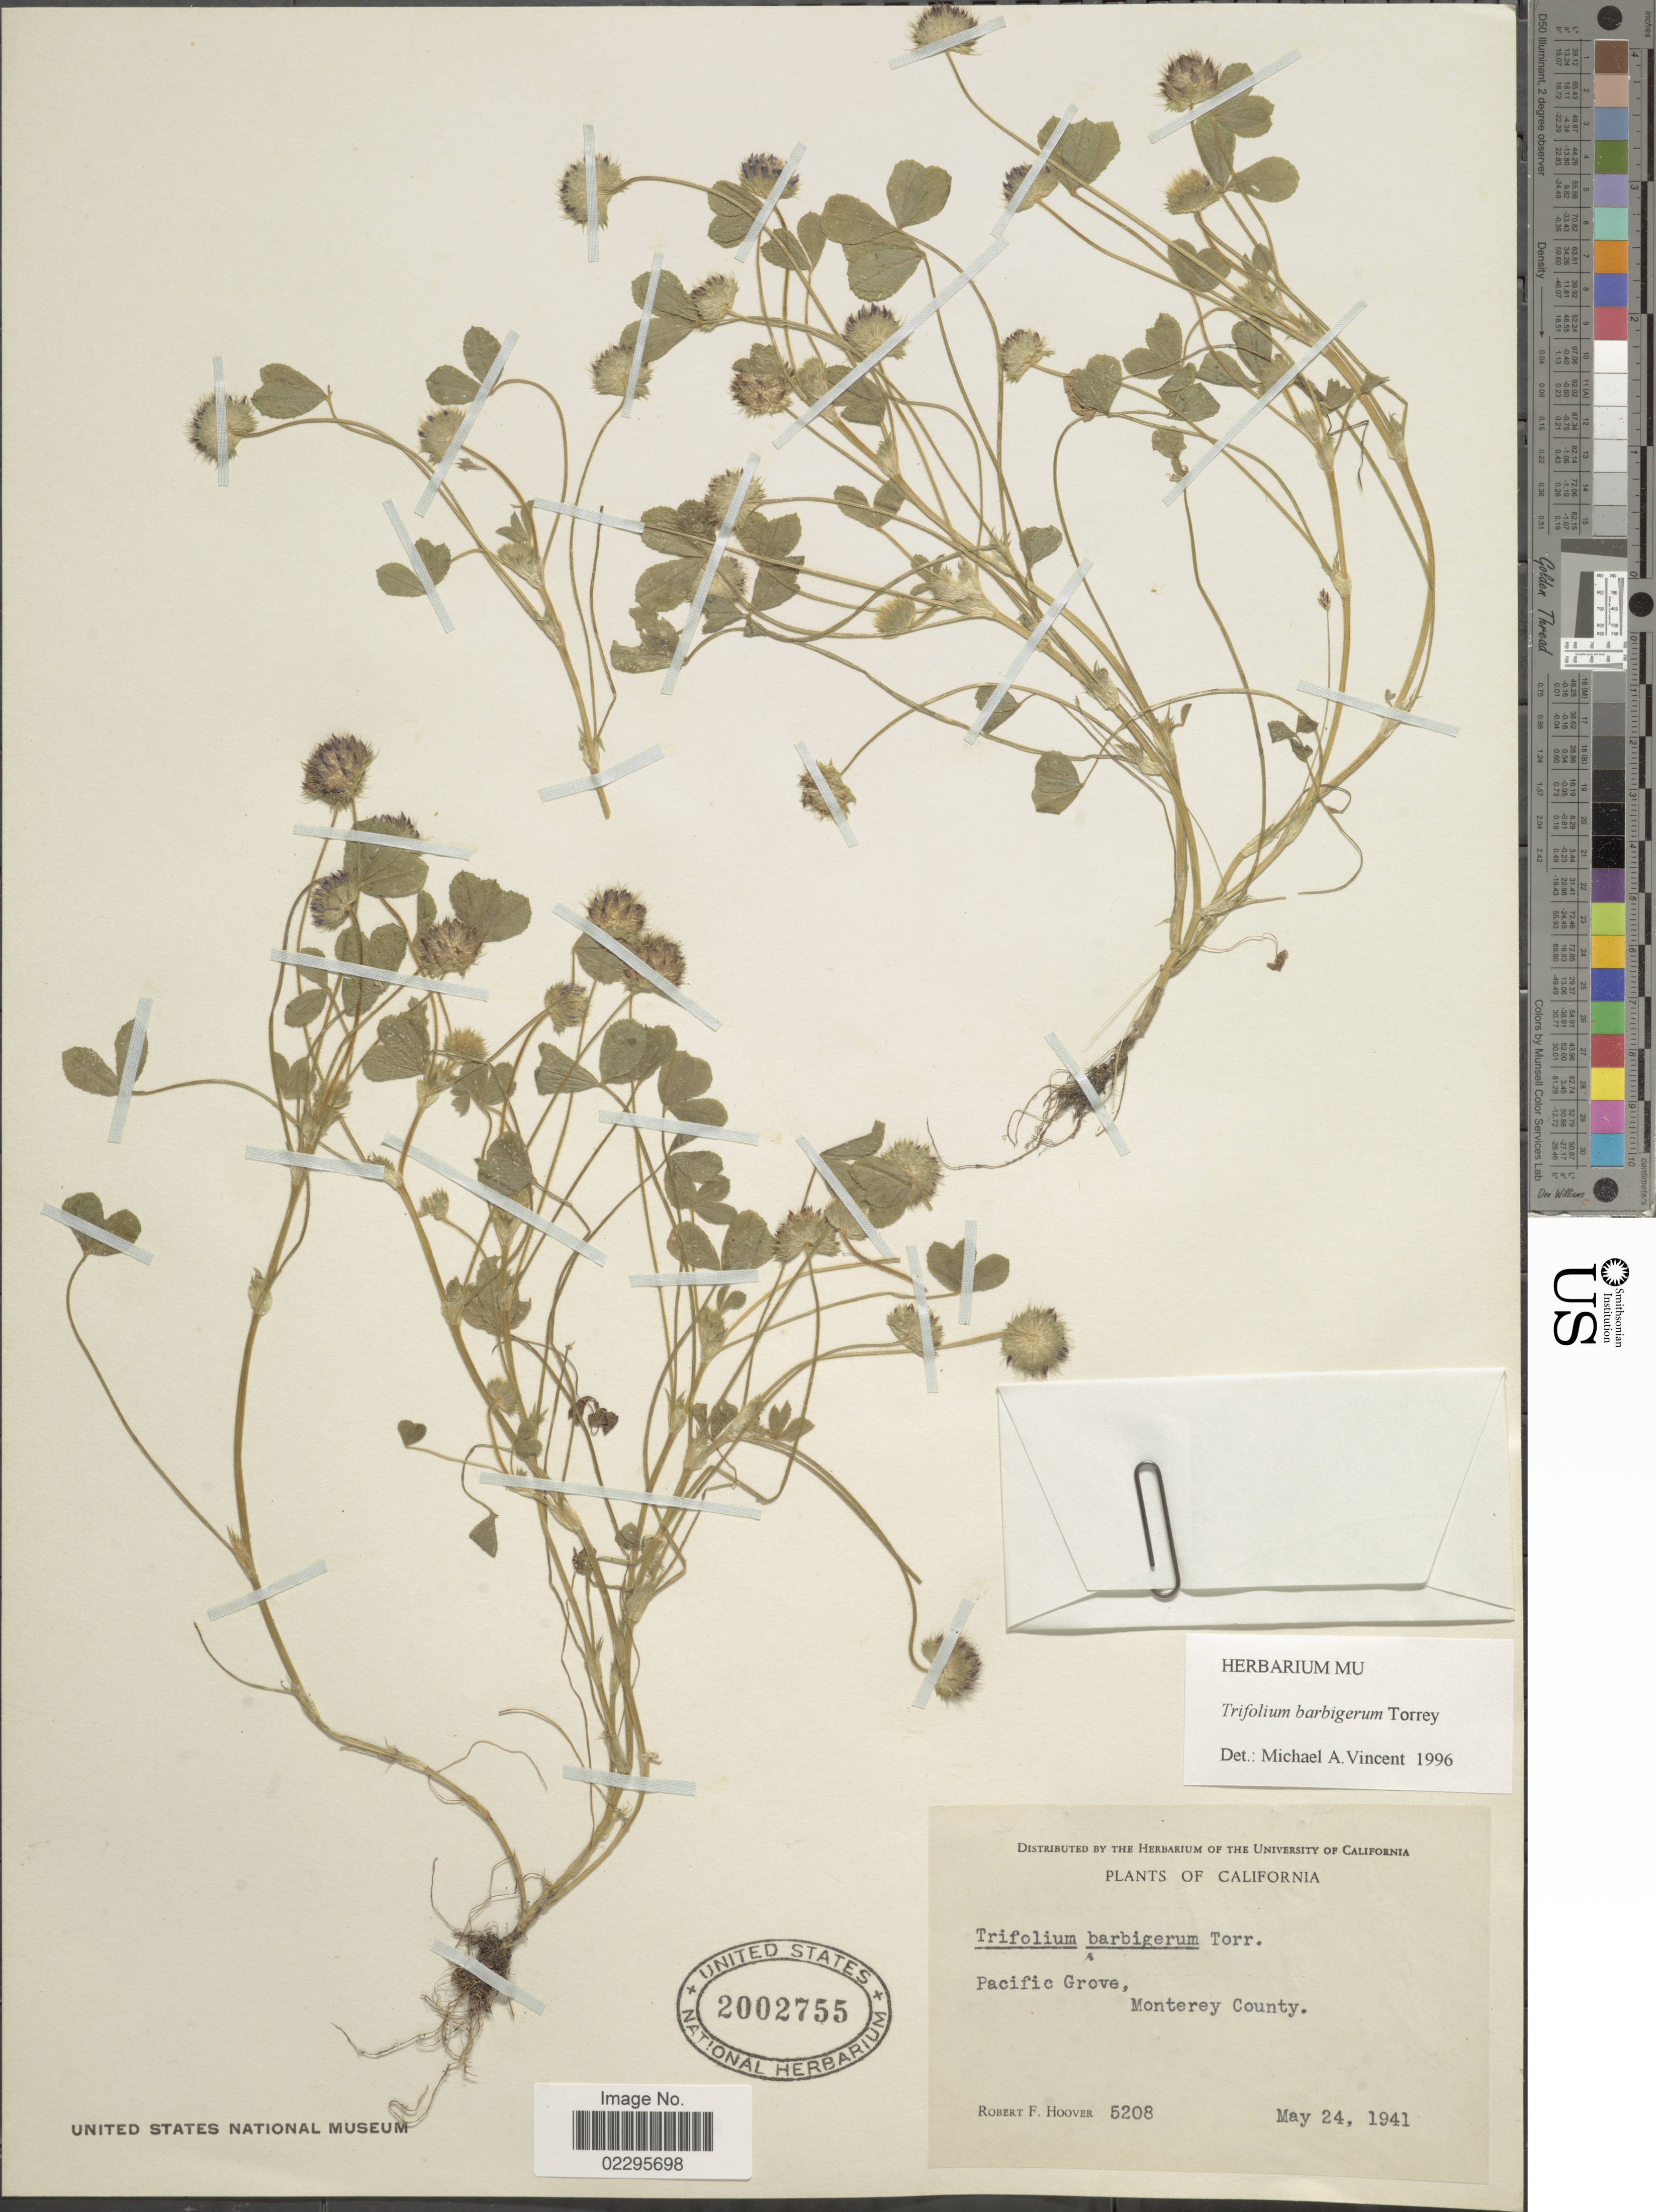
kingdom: Plantae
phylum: Tracheophyta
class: Magnoliopsida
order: Fabales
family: Fabaceae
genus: Trifolium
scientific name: Trifolium barbigerum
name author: Torr.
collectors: R. F. Hoover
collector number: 5208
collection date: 1941-05-24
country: United States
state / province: California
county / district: Monterey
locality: Pacific Grove, Monterey County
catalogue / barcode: US 2002755